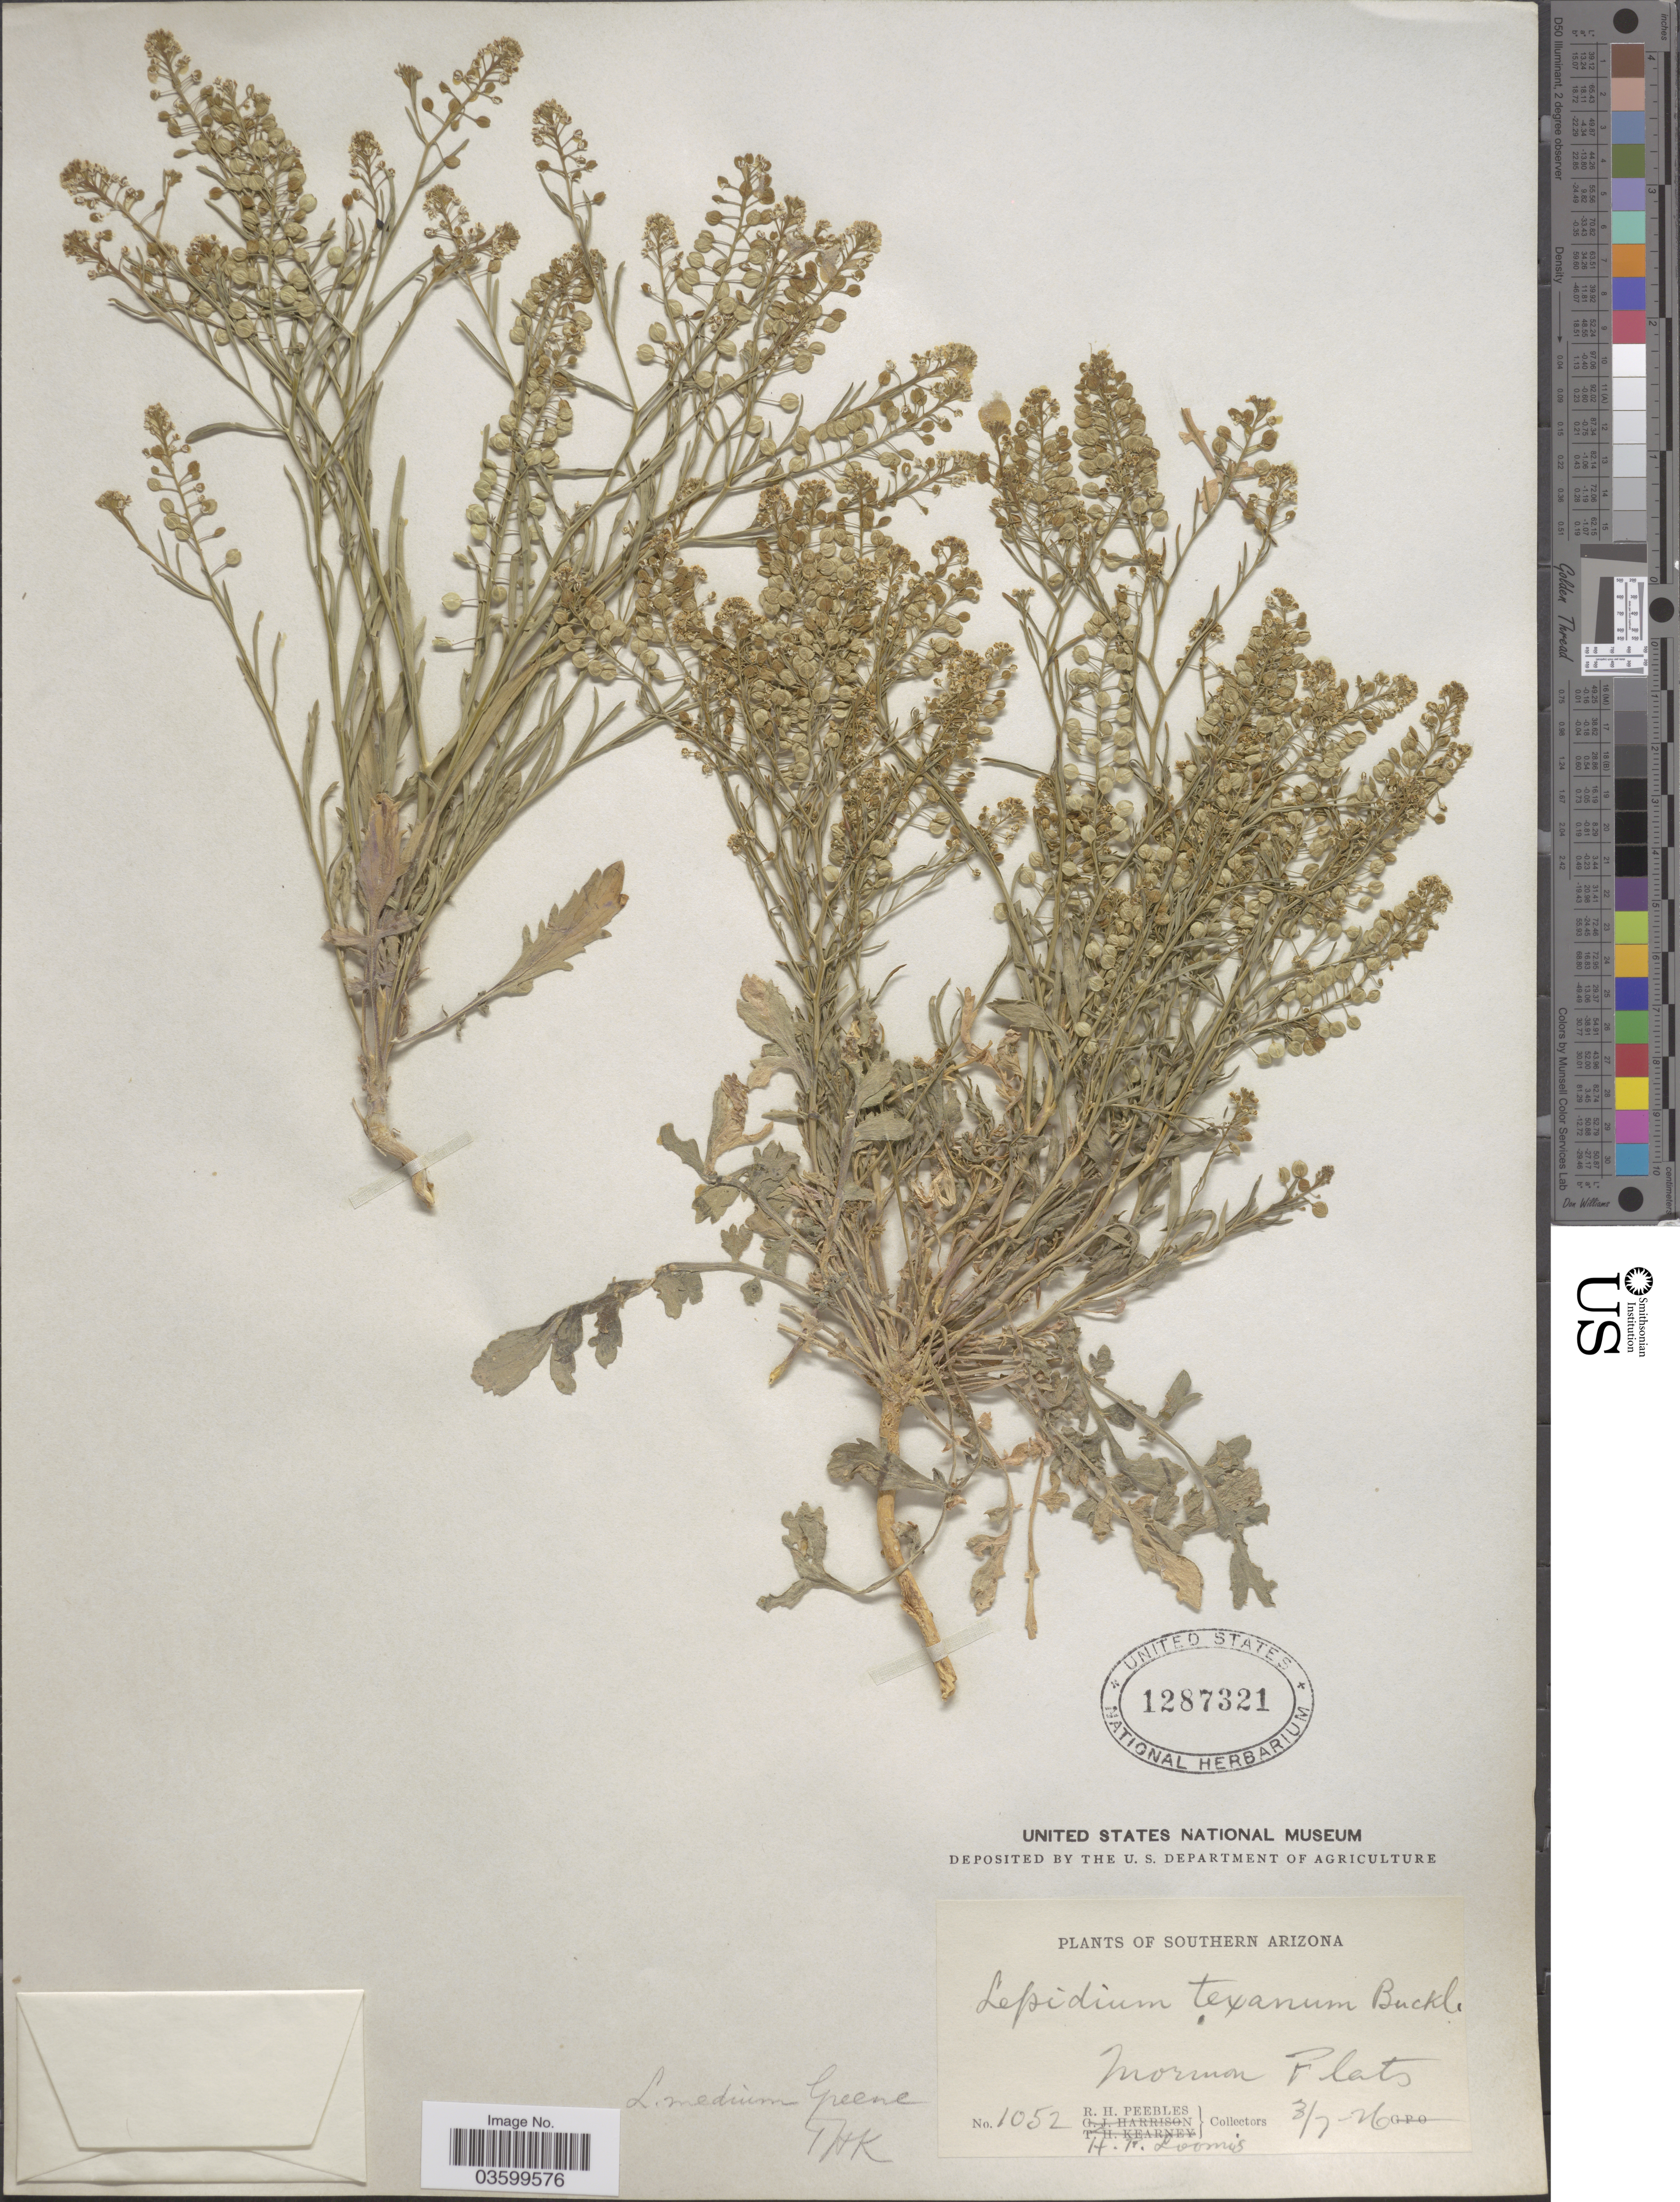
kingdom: Plantae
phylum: Tracheophyta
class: Magnoliopsida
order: Brassicales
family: Brassicaceae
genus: Lepidium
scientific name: Lepidium virginicum var. pubescens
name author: (Greene) C.L. Hitchc.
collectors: R. H. Peebles & H. F. Loomis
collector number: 1052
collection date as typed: Transcribed d/m/y: 7/3/26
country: United States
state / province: Arizona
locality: Southern Arizona. Mormon Flats.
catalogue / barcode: US 1287321